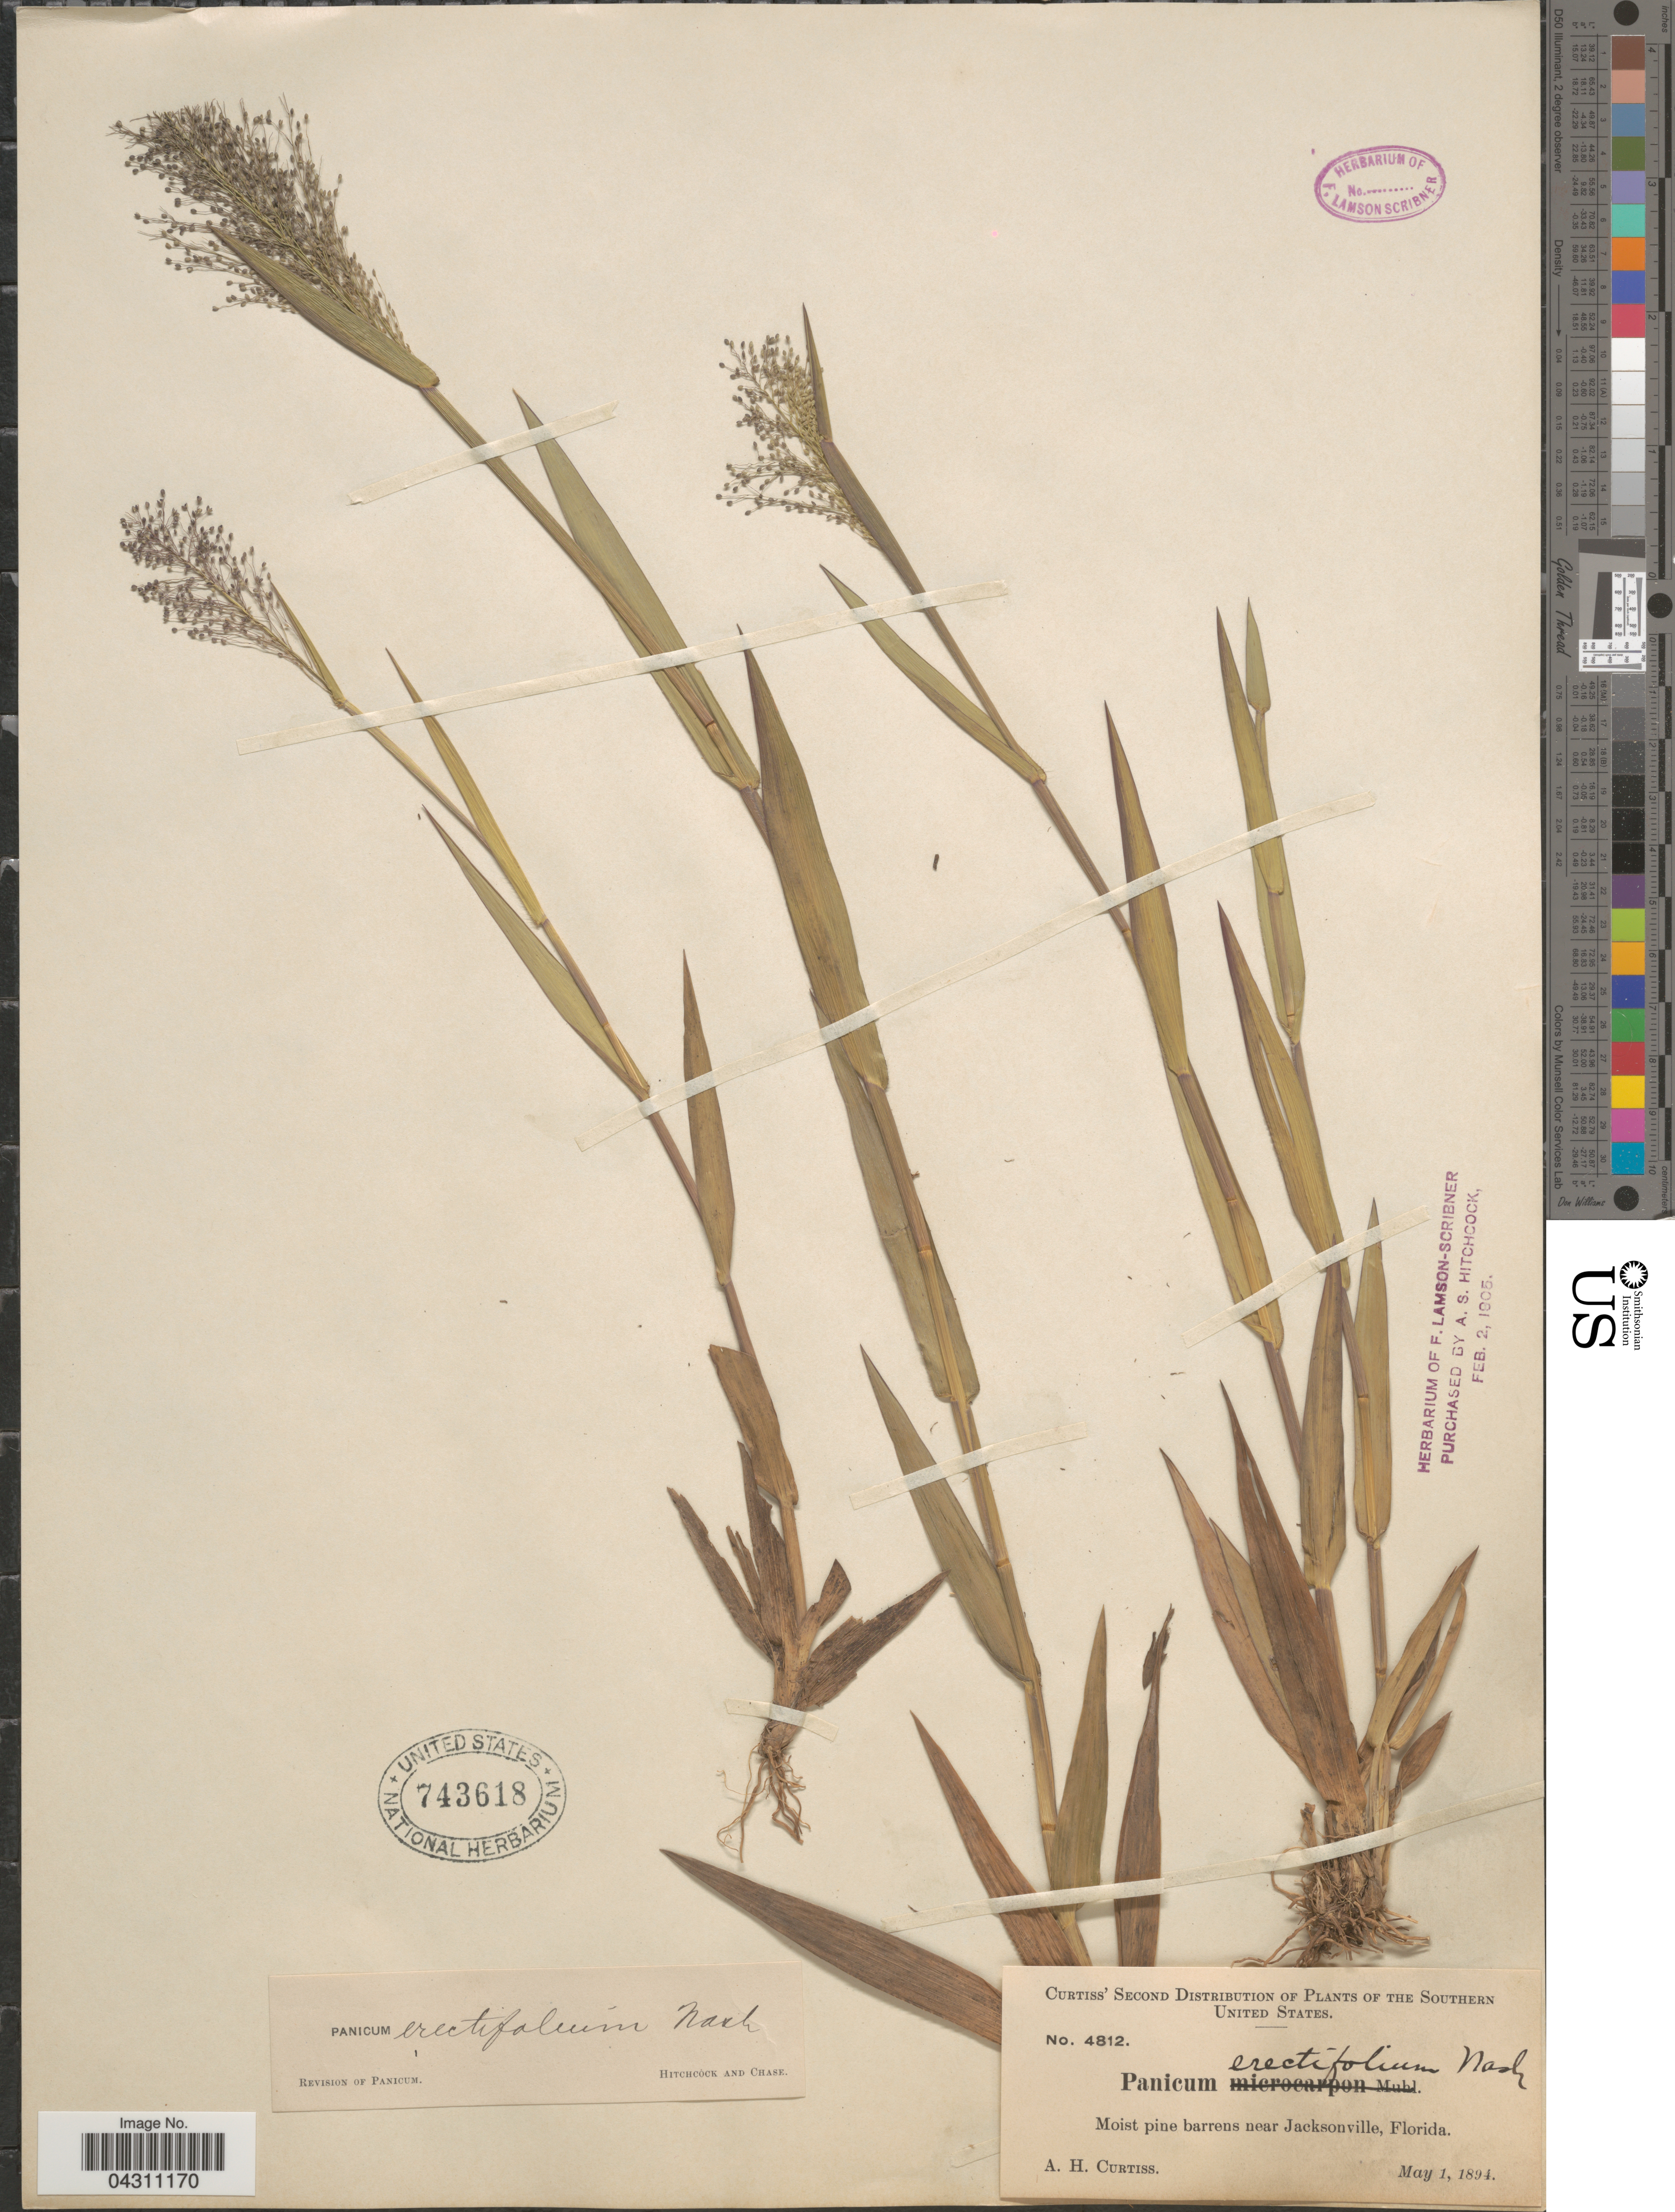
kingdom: Plantae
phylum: Tracheophyta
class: Liliopsida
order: Poales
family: Poaceae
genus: Dichanthelium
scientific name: Dichanthelium sphaerocarpon var. floridanum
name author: (Vasey) Davidse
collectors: A. H. Curtiss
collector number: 4812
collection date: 1894-05-01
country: United States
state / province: Florida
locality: Southern United States. Moist pine barrens near Jacksonville.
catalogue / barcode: US 743618